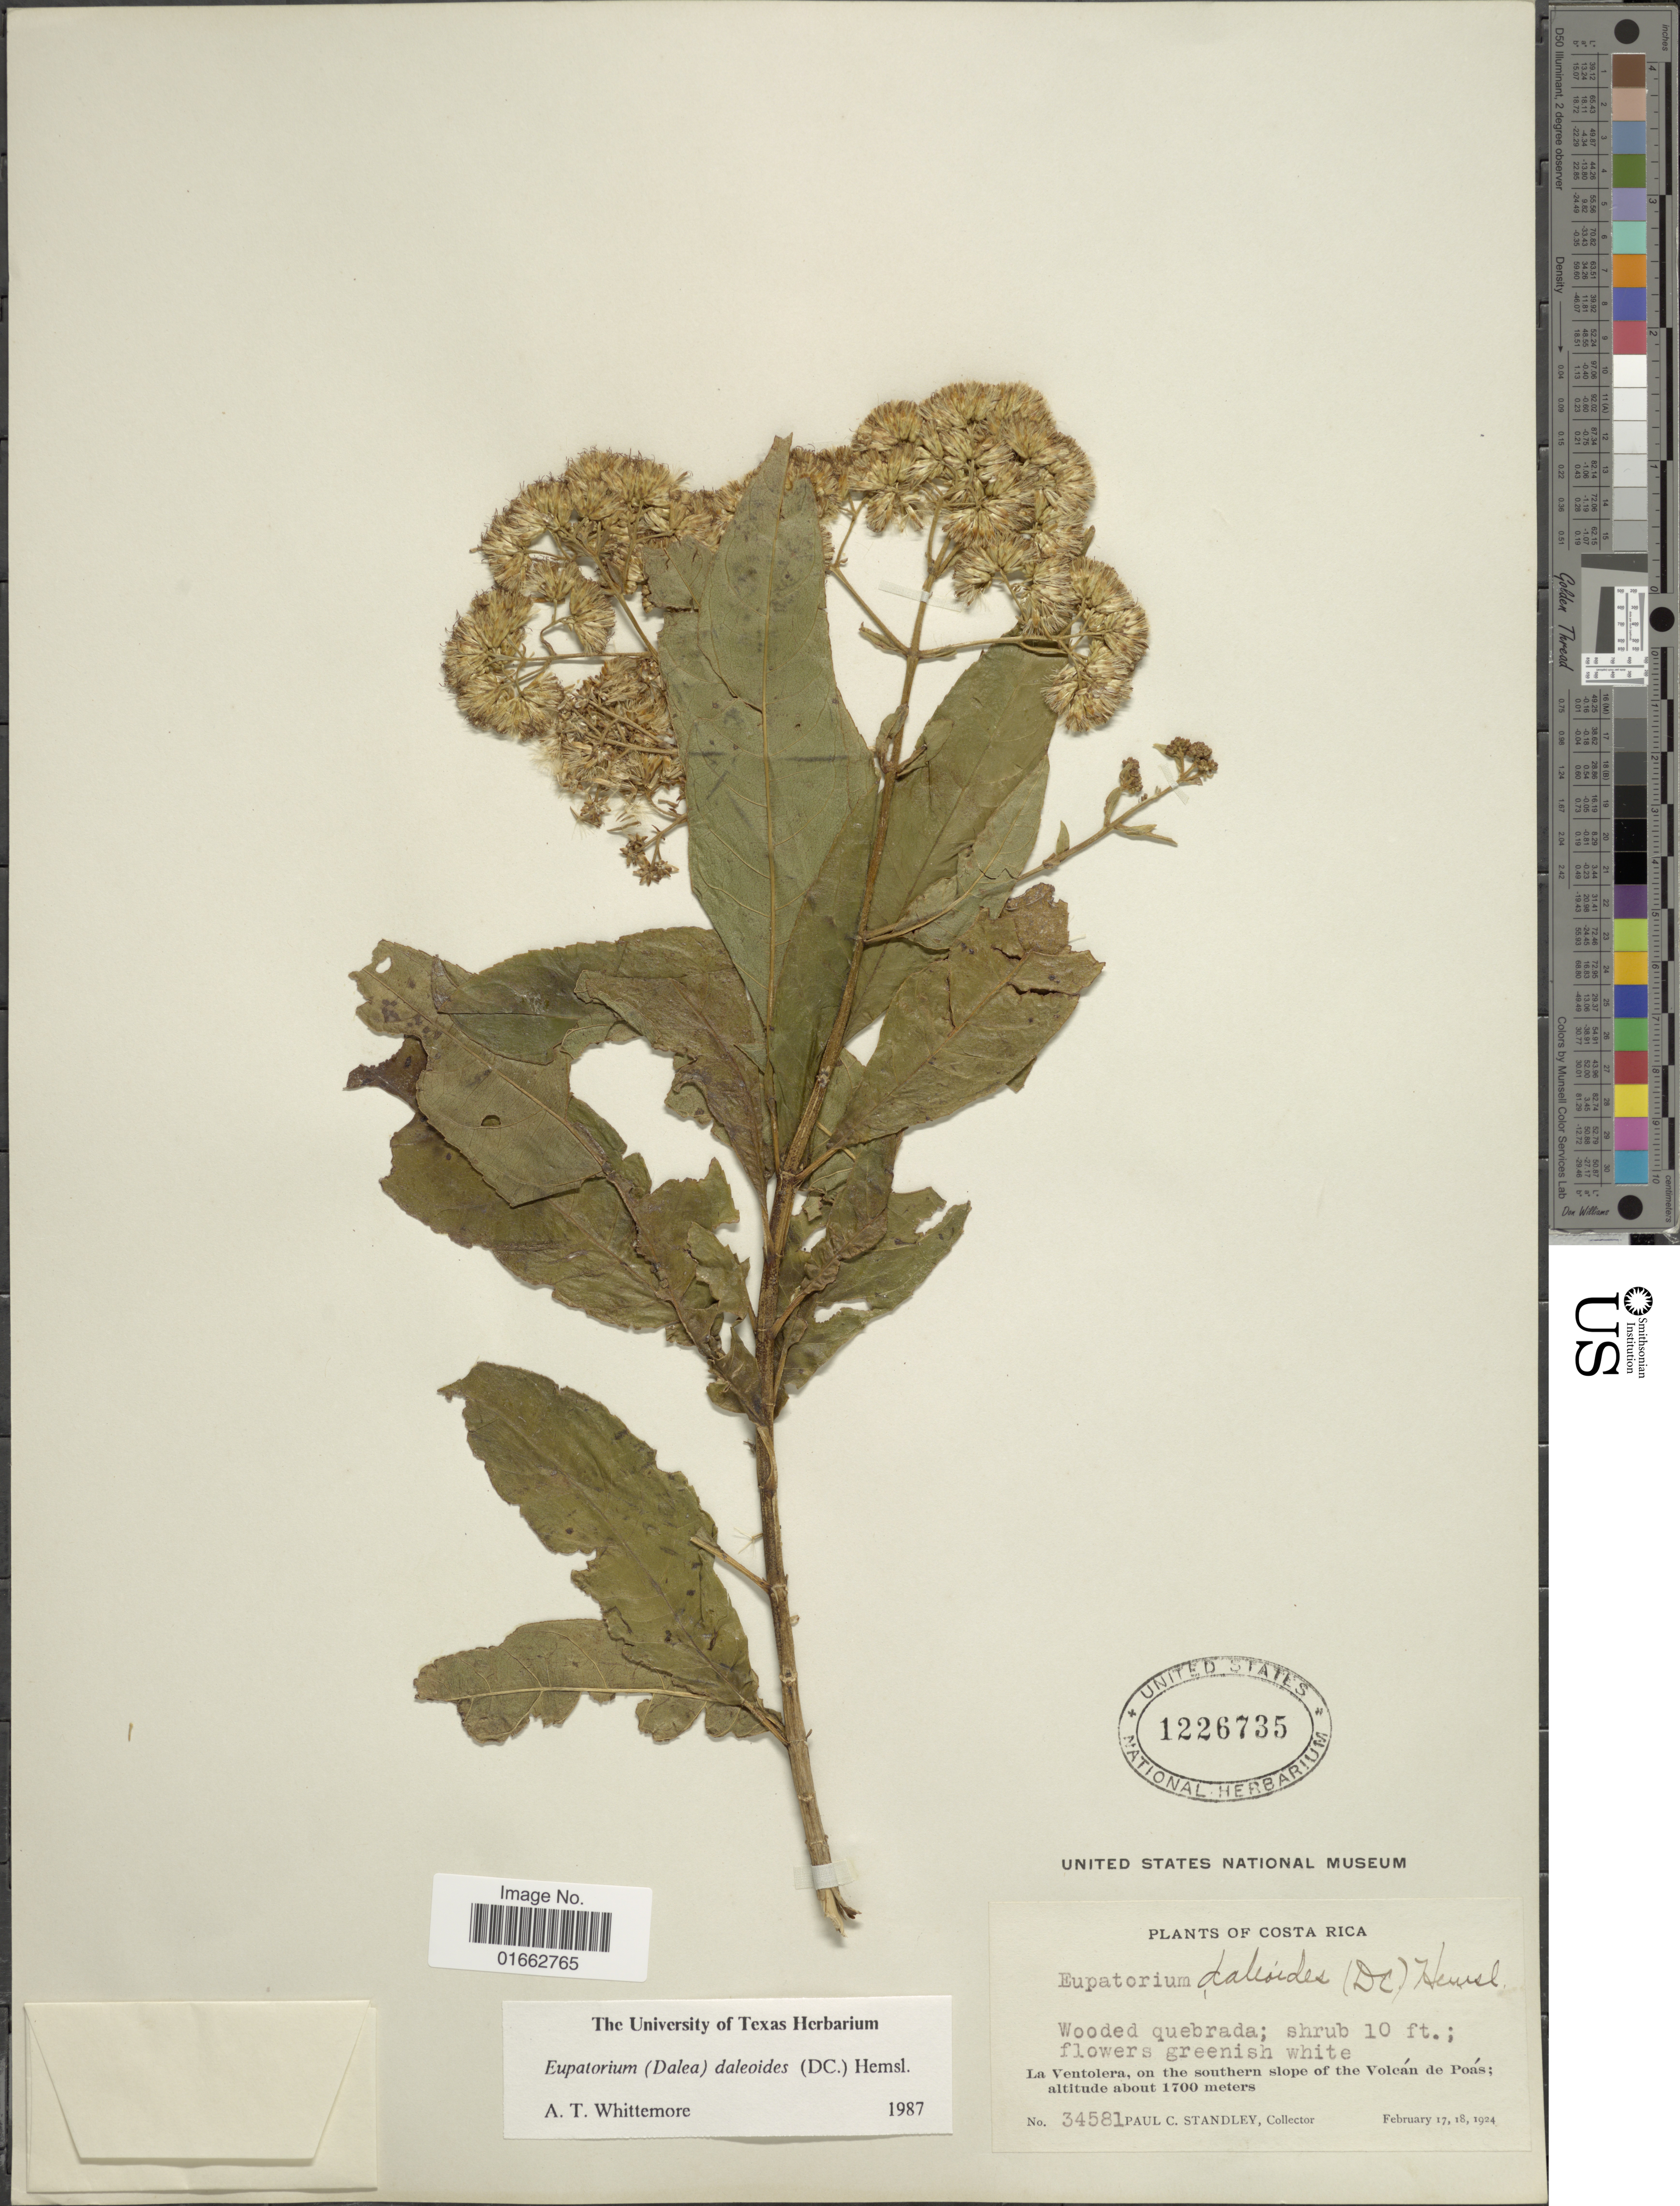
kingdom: Plantae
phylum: Tracheophyta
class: Magnoliopsida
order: Asterales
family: Asteraceae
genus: Critonia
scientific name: Critonia daleoides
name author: DC.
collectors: P. C. Standley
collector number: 34581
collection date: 1924-02-17/1924-02-18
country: Costa Rica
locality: La Ventolera, on the southern slope of the Volcán de Poás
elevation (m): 1700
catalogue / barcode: US 1226735